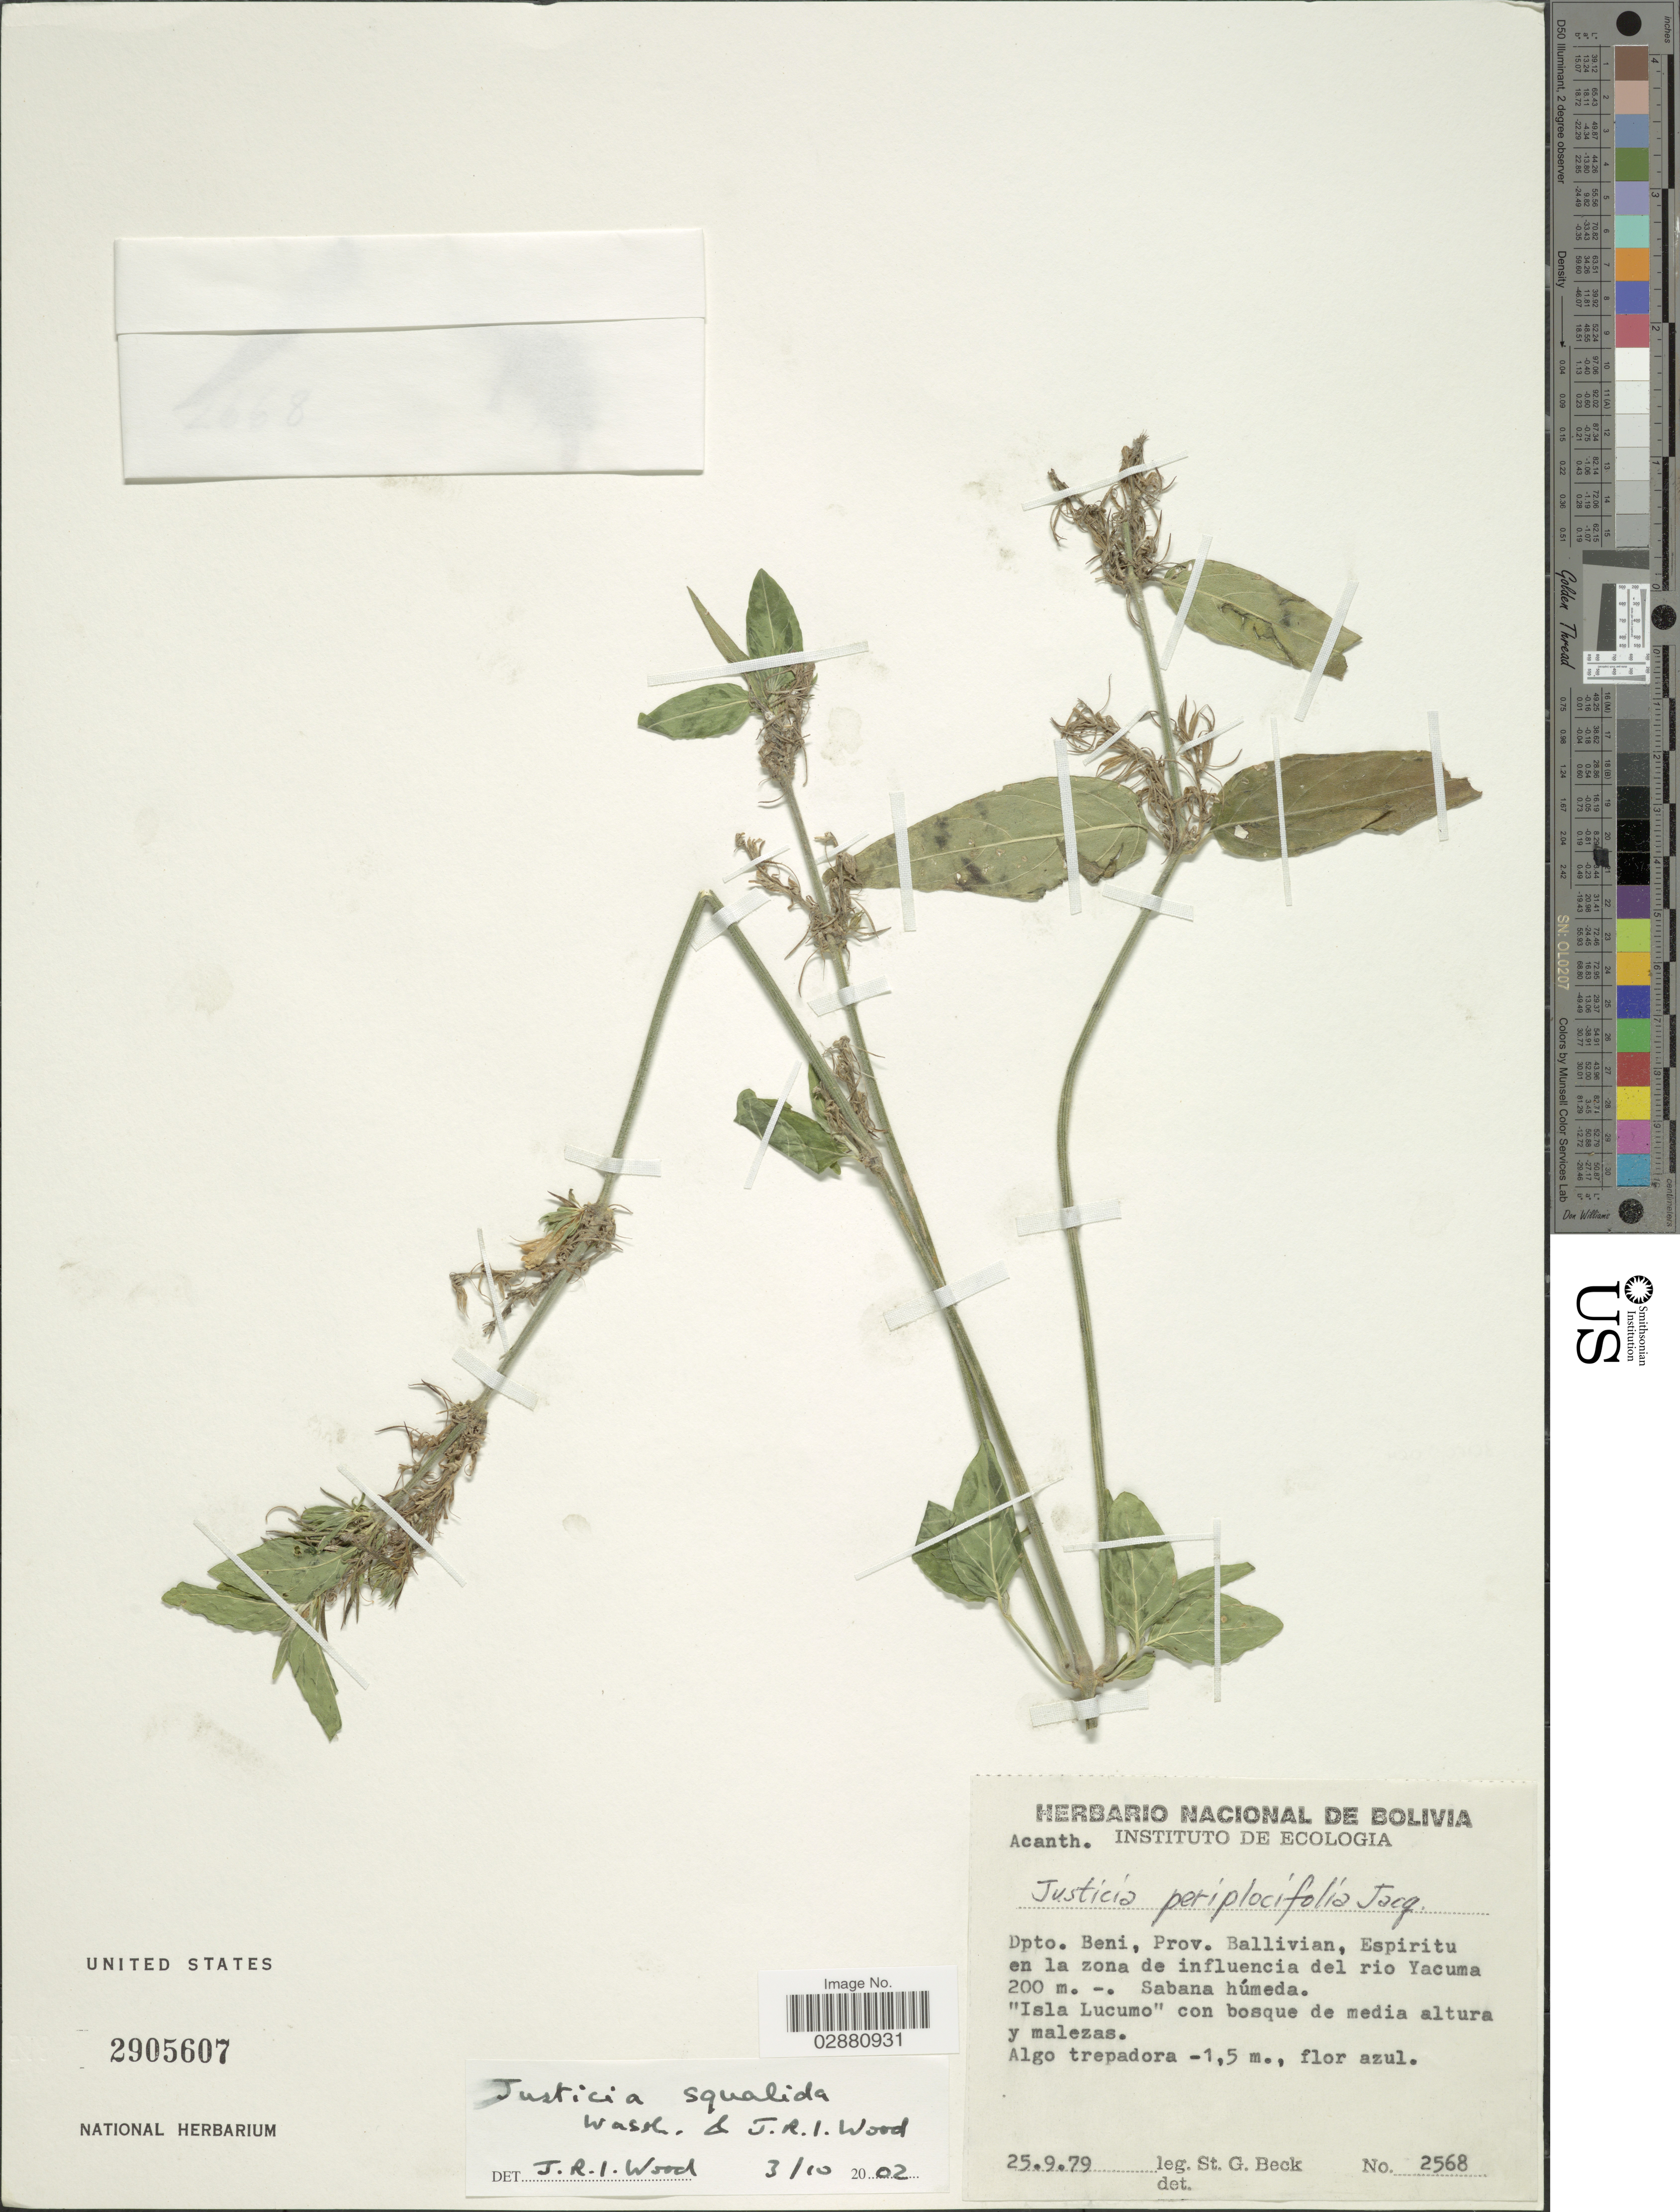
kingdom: Plantae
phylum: Tracheophyta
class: Magnoliopsida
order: Lamiales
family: Acanthaceae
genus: Justicia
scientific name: Justicia squalida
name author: Wassh. & J.R.I. Wood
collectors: S. Beck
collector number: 2568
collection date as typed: Transcribed d/m/y: 25/9/79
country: Bolivia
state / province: Beni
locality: Dpto. Beni, Prov. Ballivian, Espiritu en la zona de influencia del rio Yacuma.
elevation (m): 200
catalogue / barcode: US 2905607